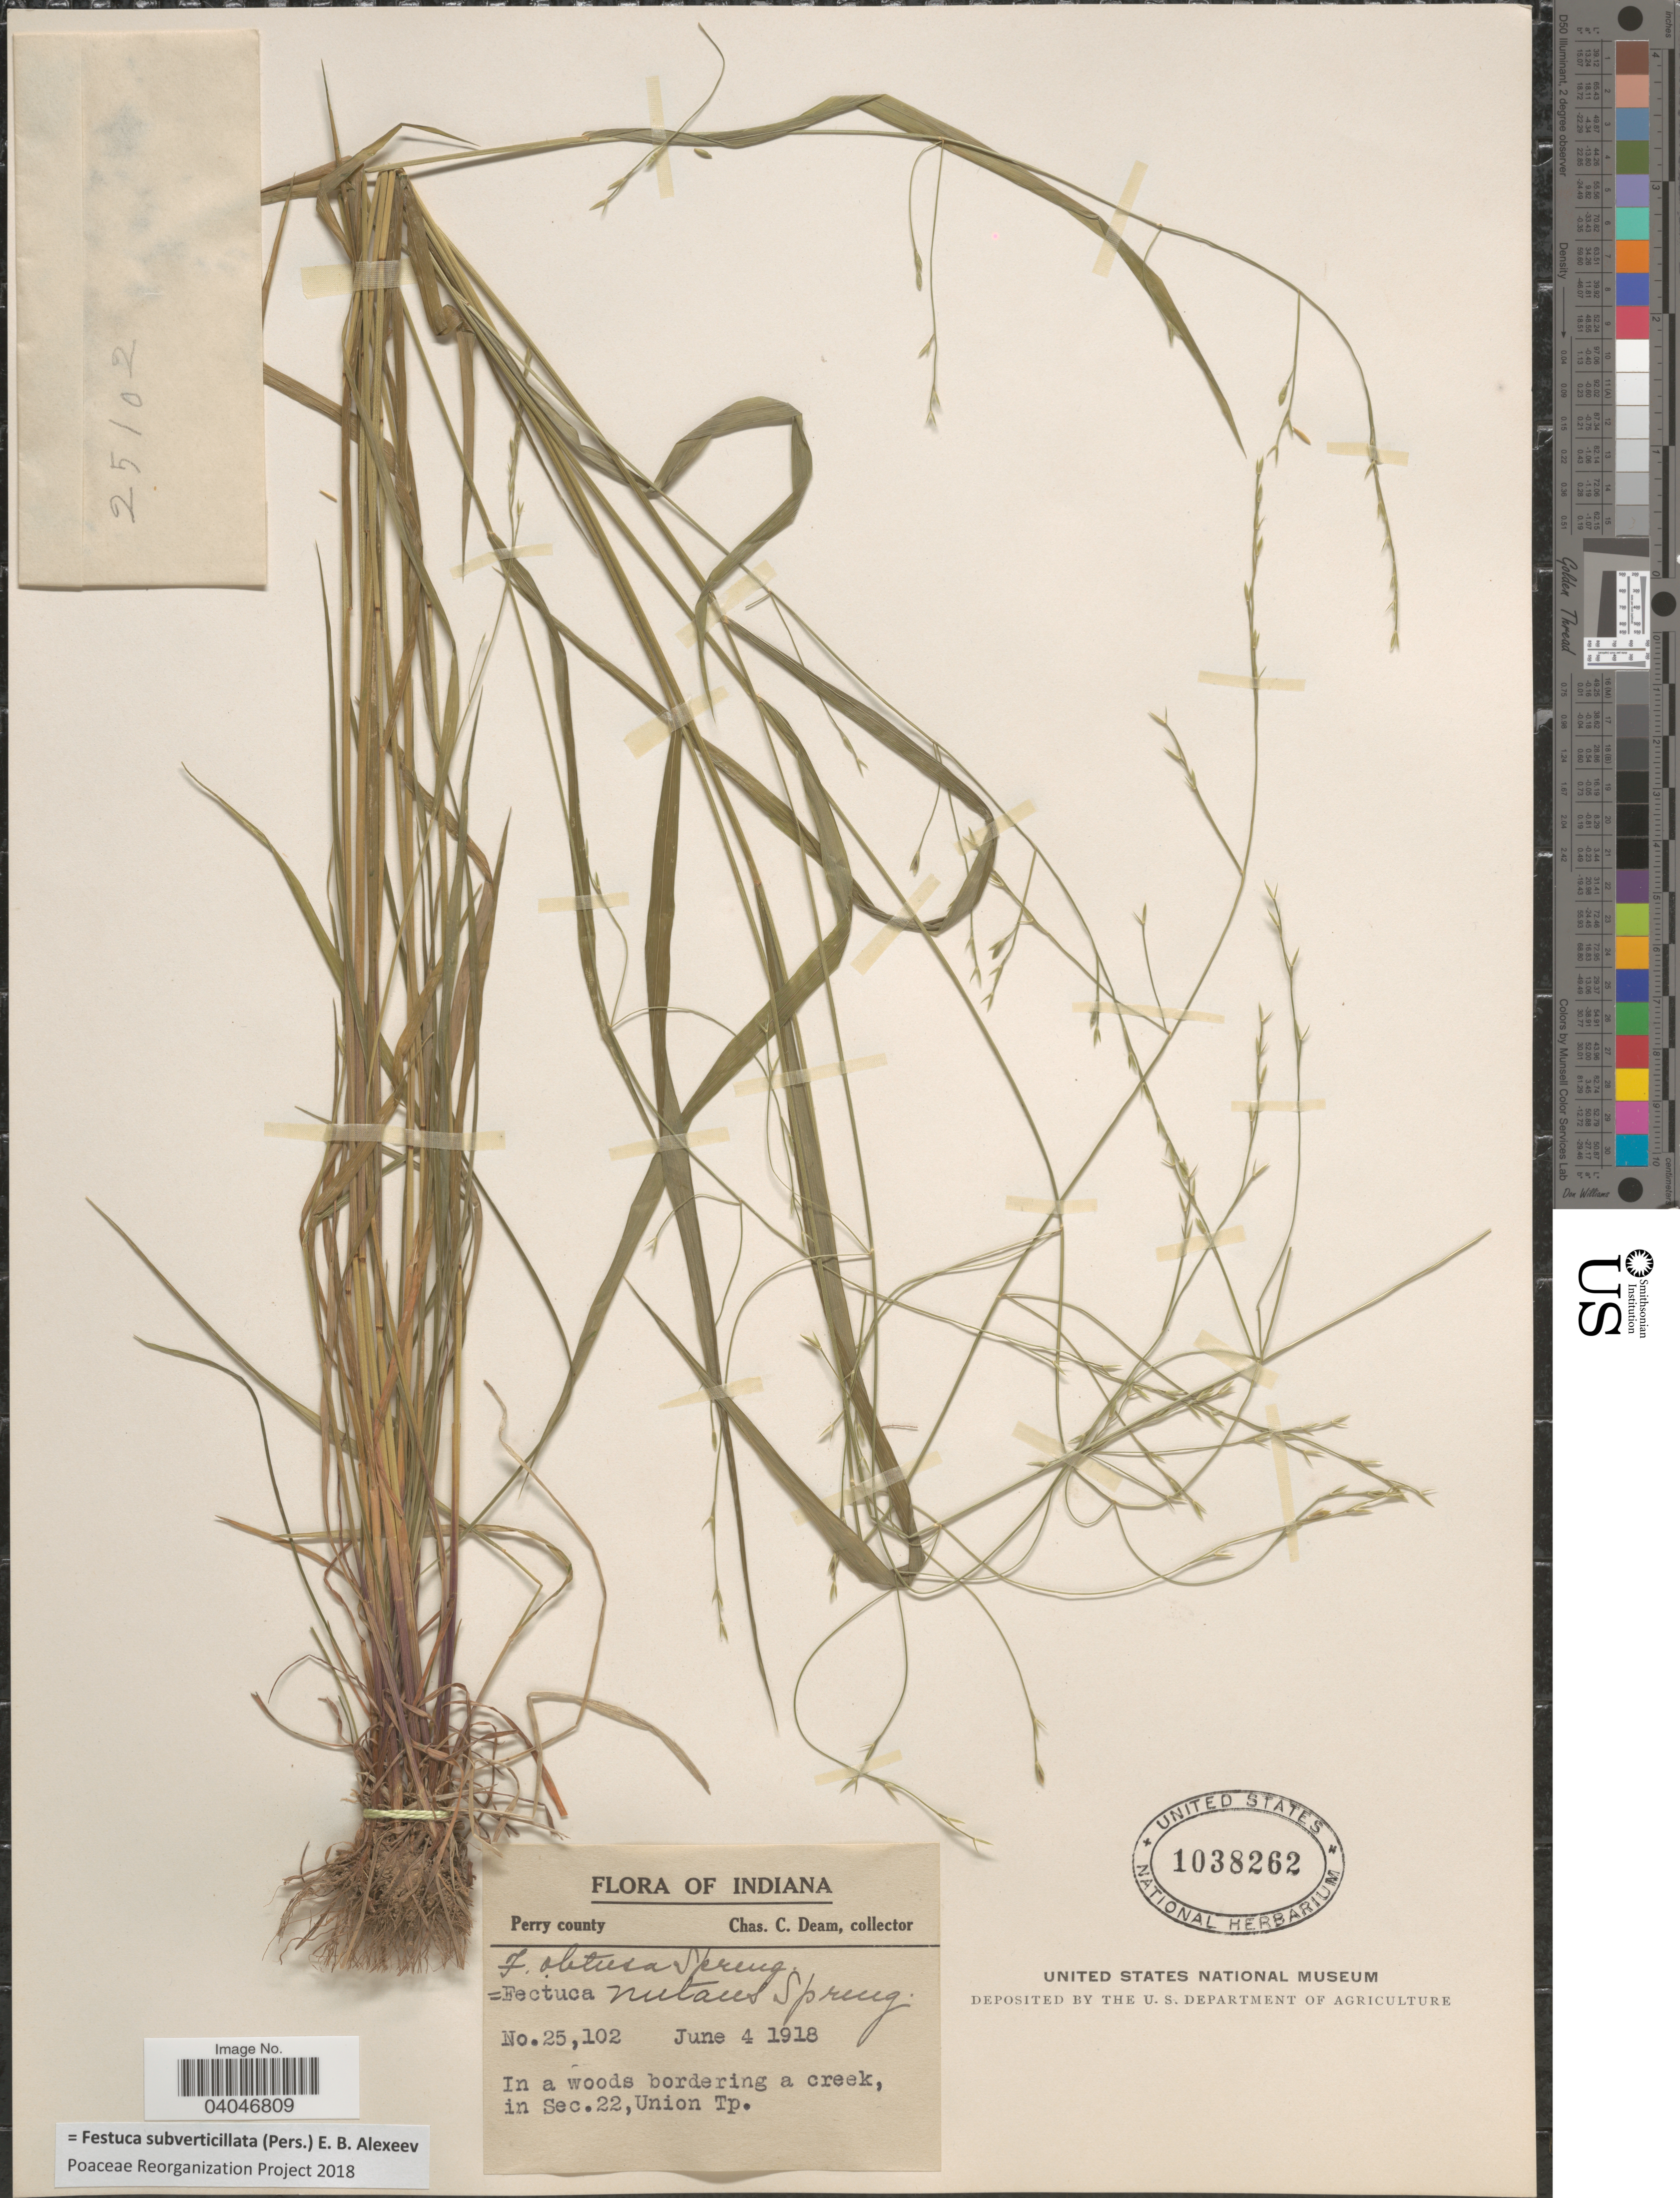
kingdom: Plantae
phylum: Tracheophyta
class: Liliopsida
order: Poales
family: Poaceae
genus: Festuca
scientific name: Festuca subverticillata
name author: (Pers.) E.B. Alexeev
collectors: C. C. Deam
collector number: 25102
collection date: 1918-06-04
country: United States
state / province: Indiana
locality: Perry county. In a woods bordering a creek, in Sec.22, Union Tp.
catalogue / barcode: US 1038262